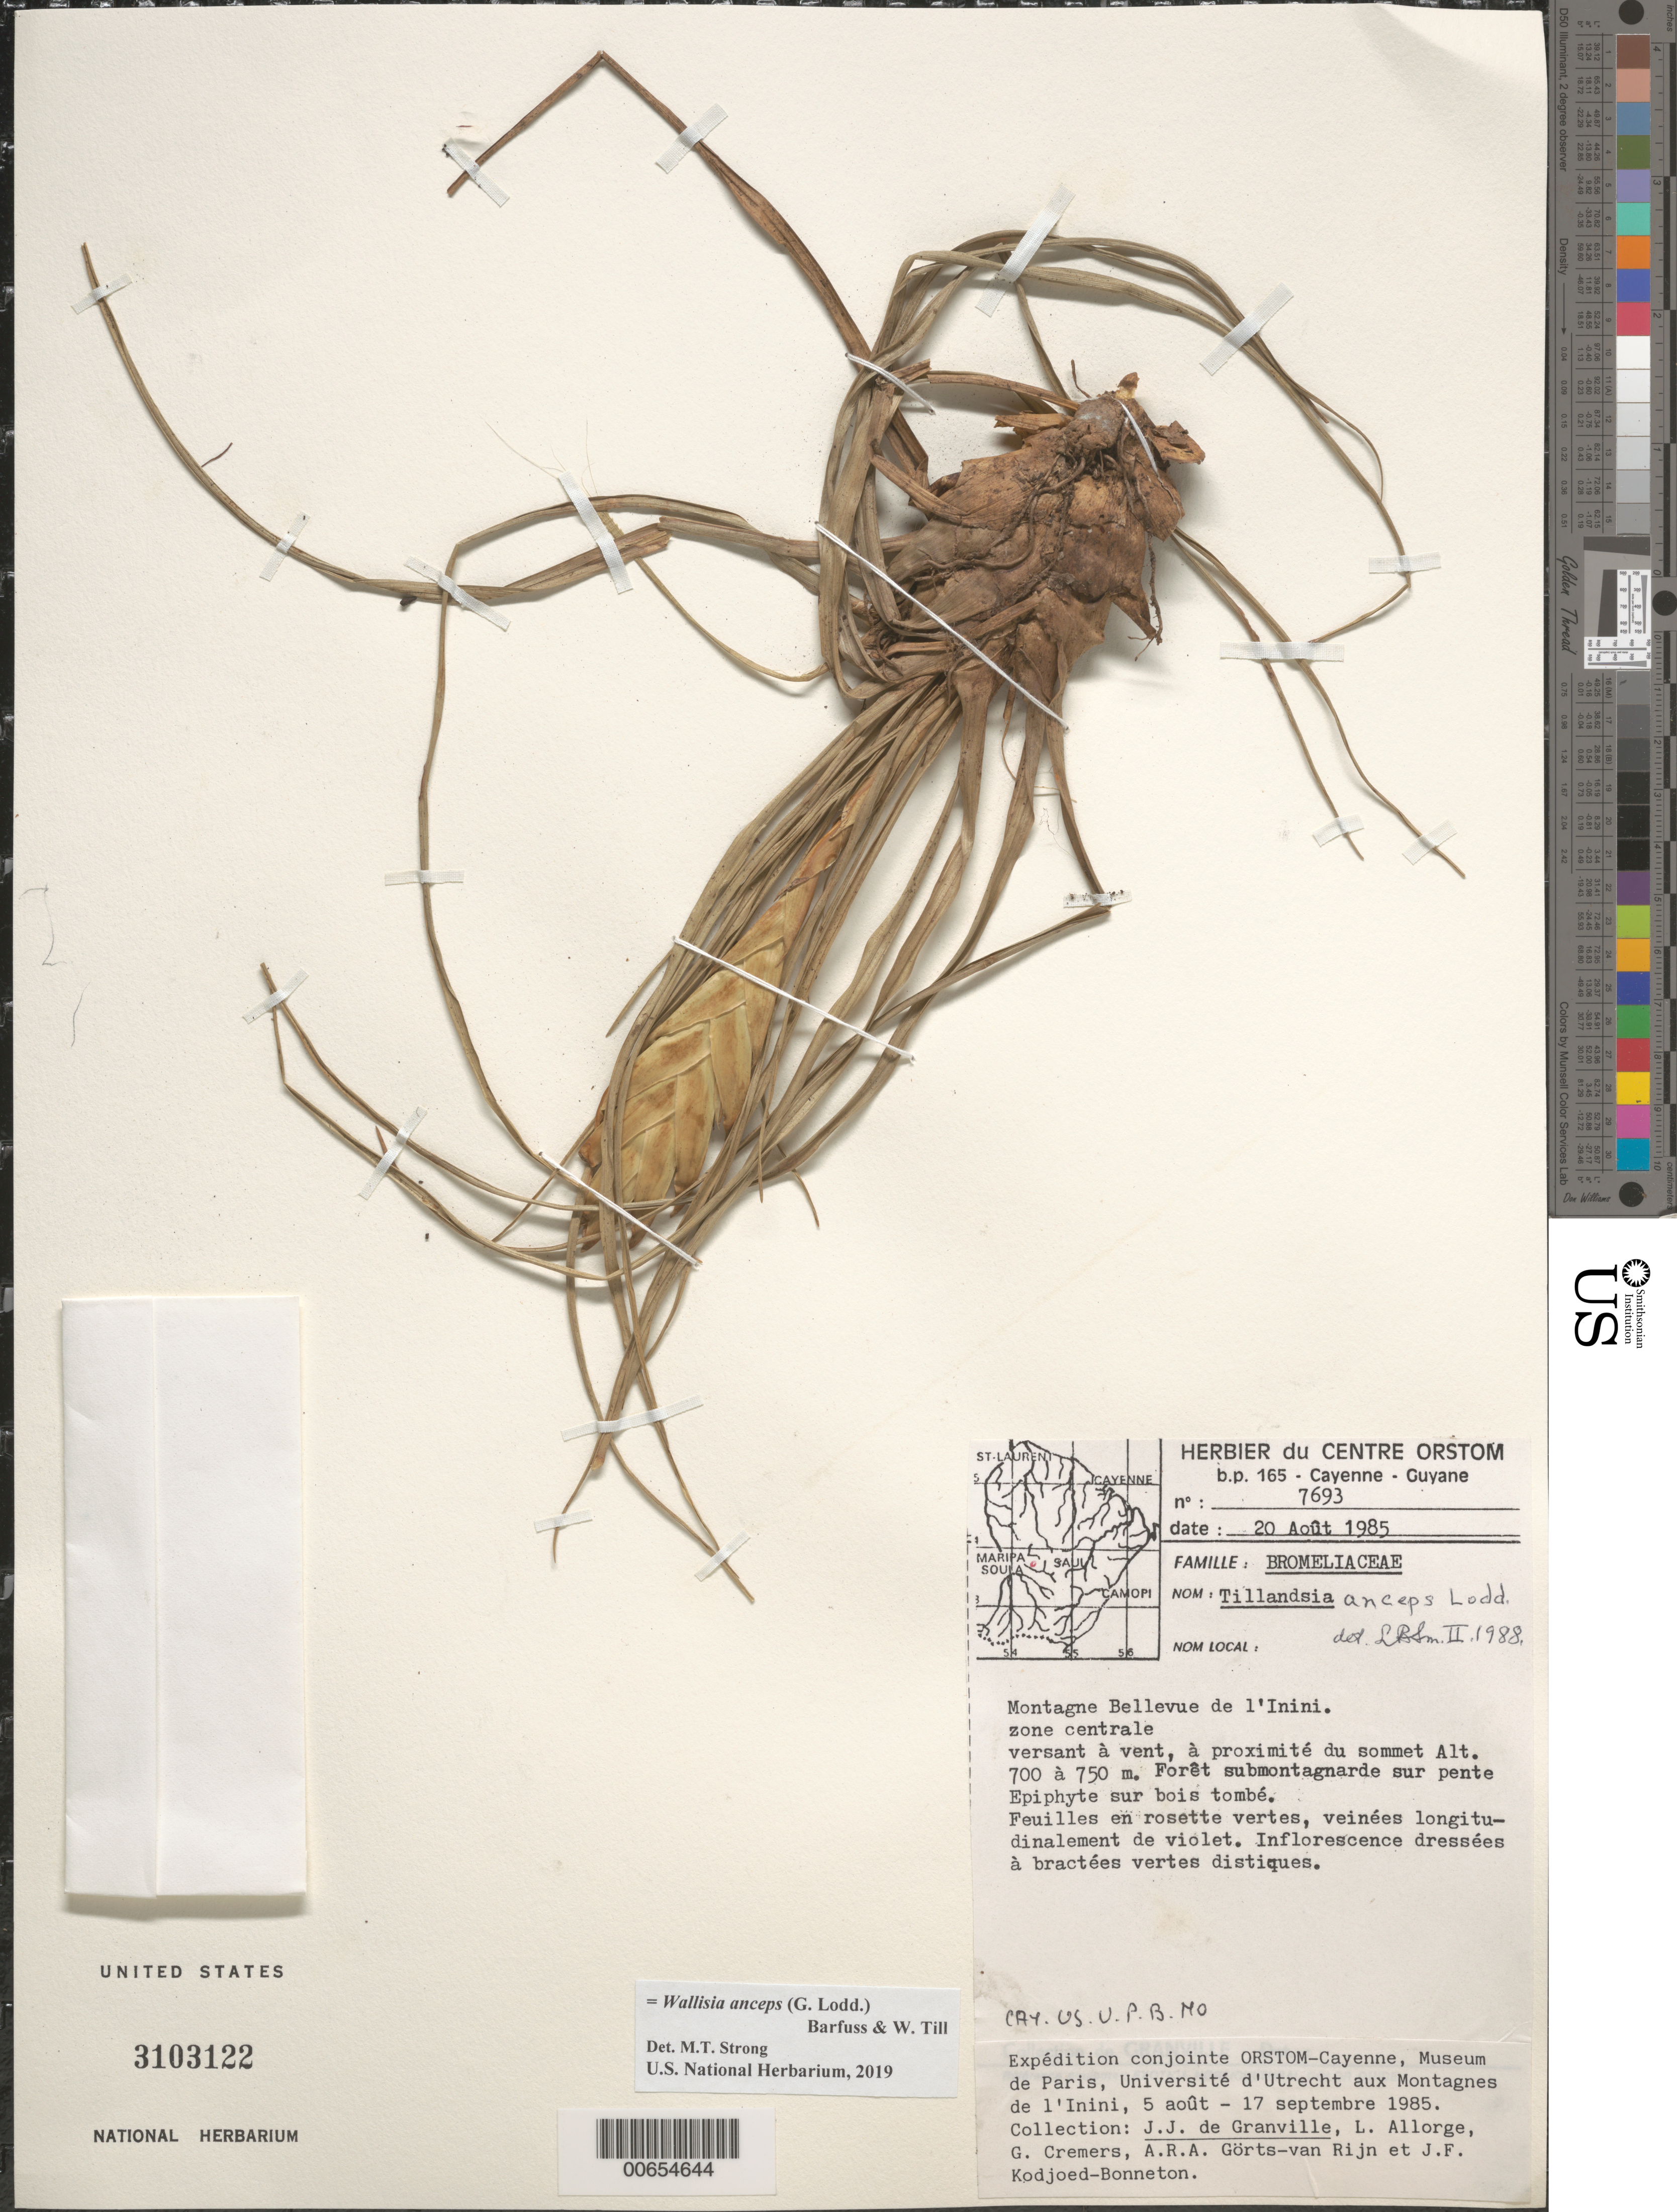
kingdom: Plantae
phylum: Tracheophyta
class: Liliopsida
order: Poales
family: Bromeliaceae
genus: Wallisia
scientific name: Wallisia anceps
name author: (G. Lodd.) Barfuss & W. Till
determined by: Strong, Mark T., (BOT), Smithsonian Institution - National Museum of Natural History (UNITED STATES)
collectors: J.-J. de Granville, L. Allorge, G. Cremers, A. .R. A. Görts-van Rijn & J. Kodjoed-Bonneton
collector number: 7693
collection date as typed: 20-Aug-85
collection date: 1985-08-20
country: French Guiana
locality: Montagnes Bellevue de l'Inini, zone centrale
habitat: Forêt submontagnarde sur pente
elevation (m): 700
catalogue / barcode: US 3103122